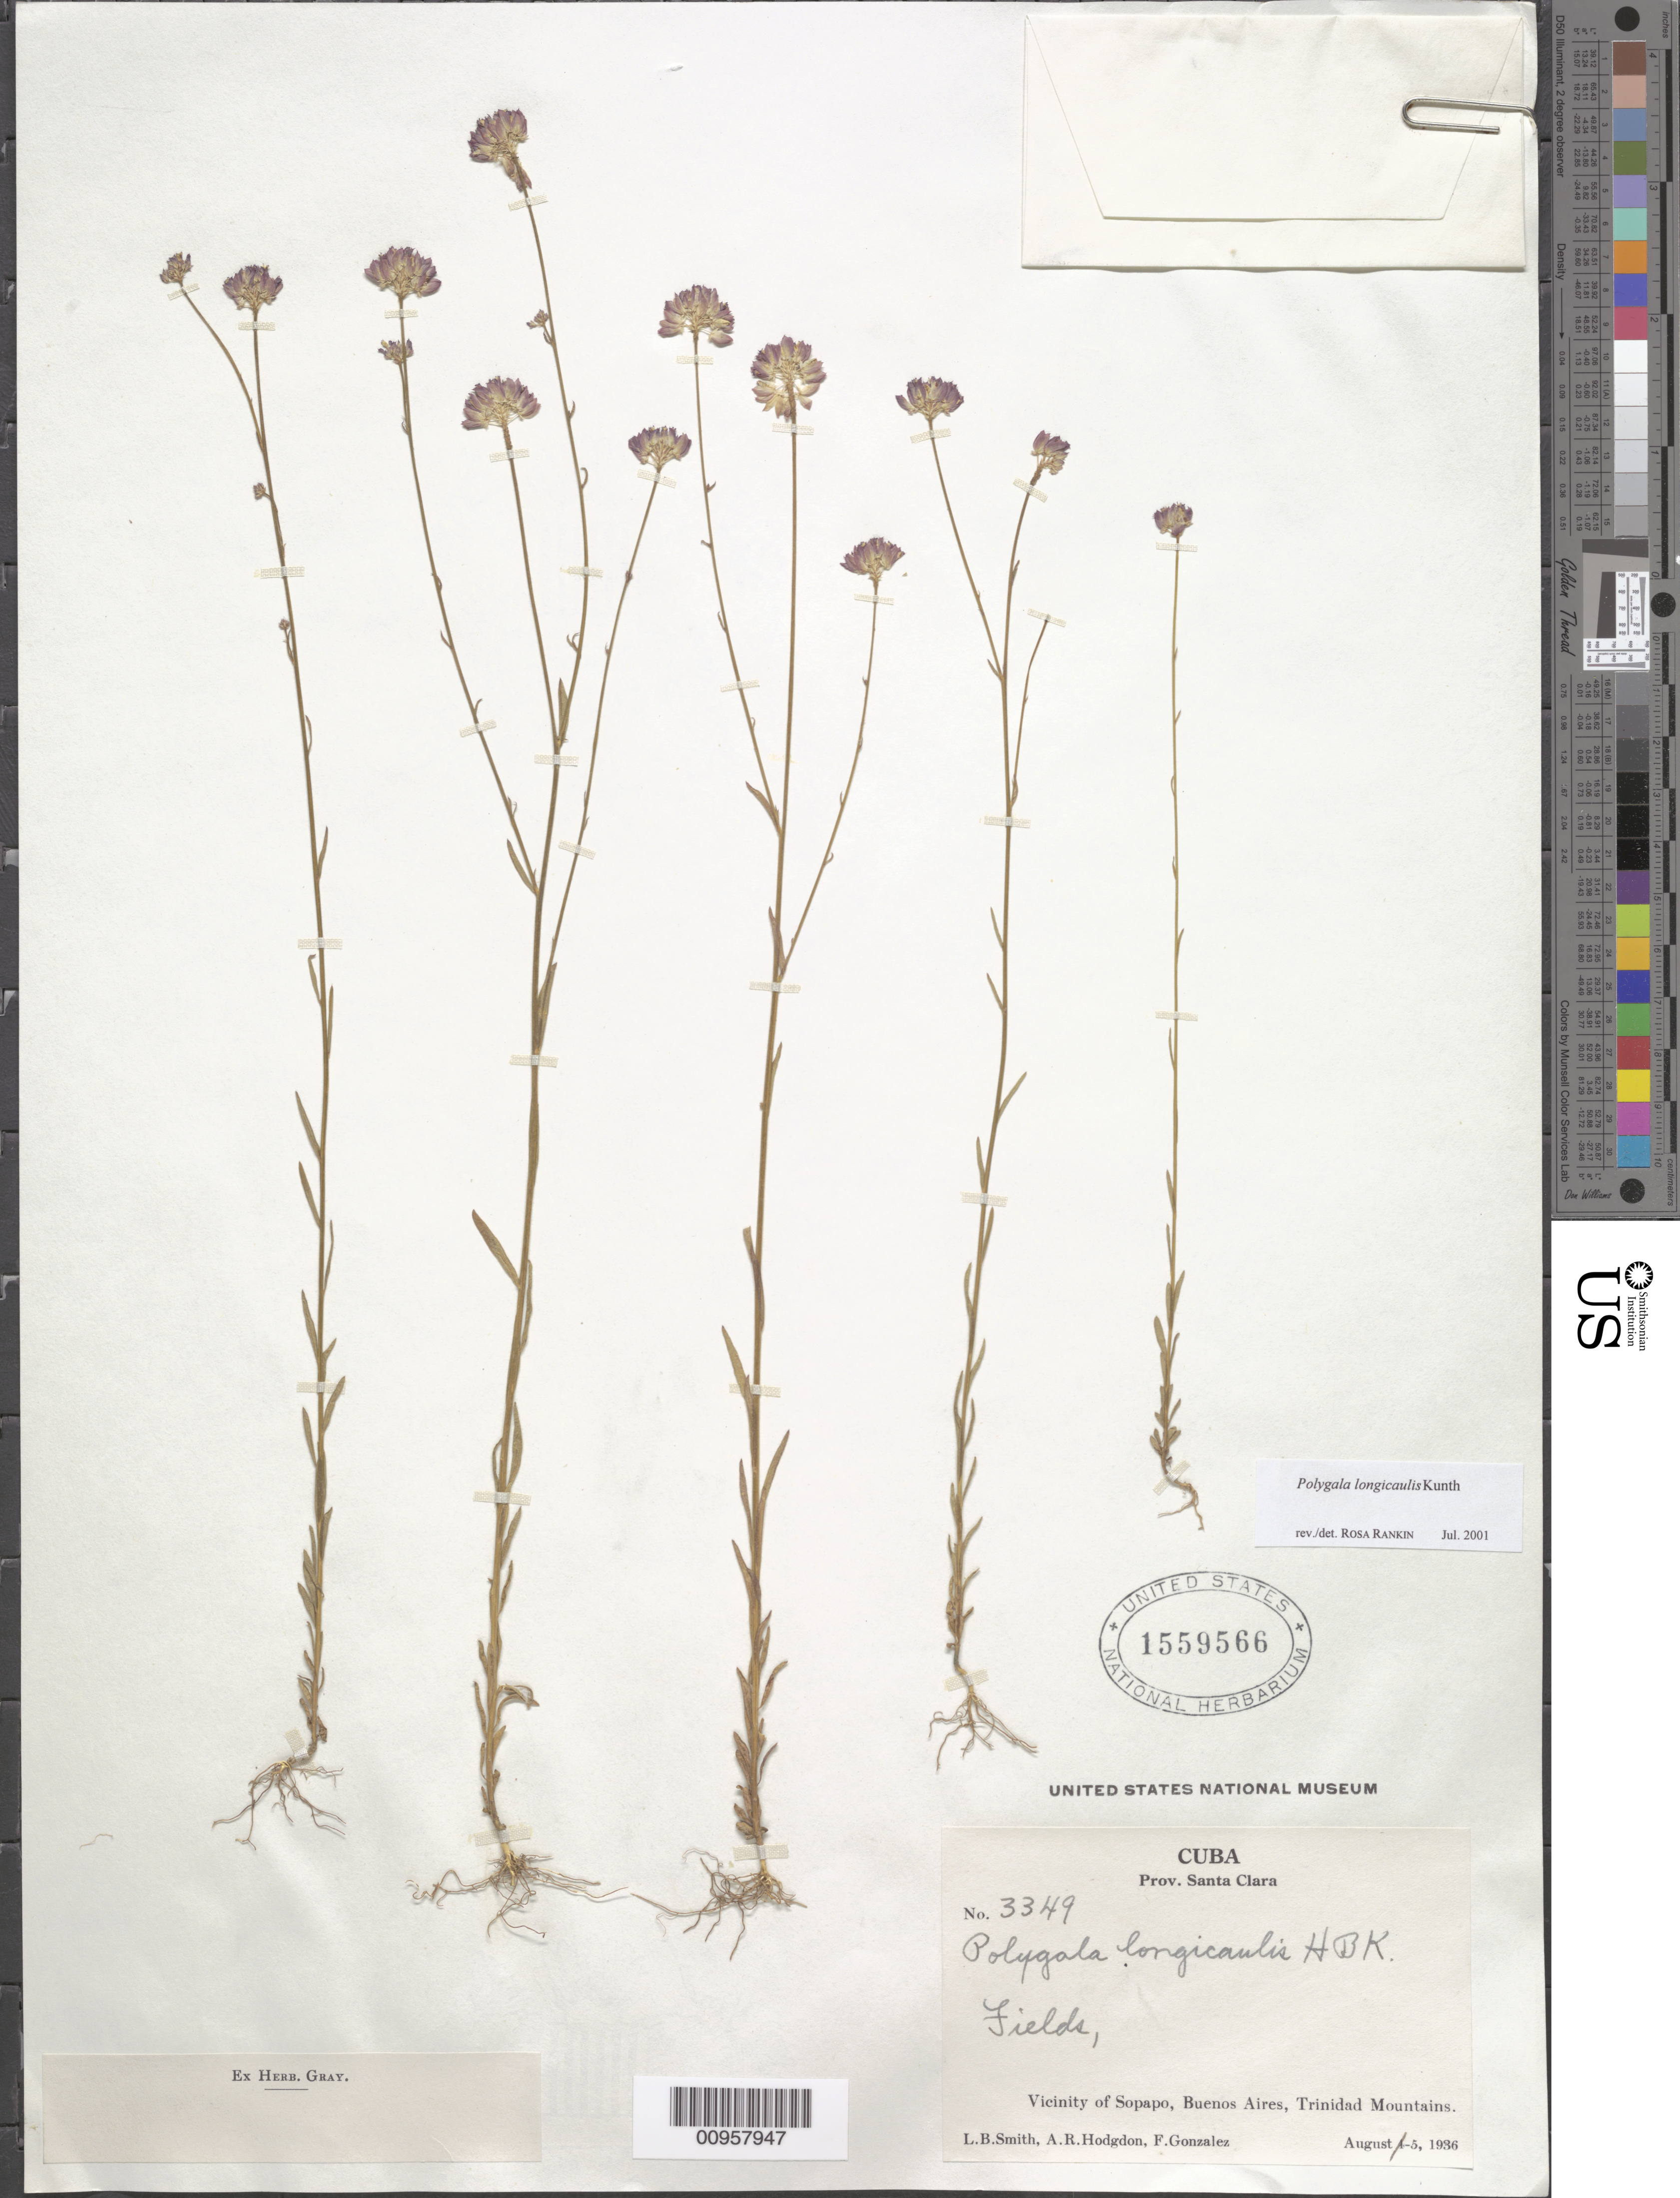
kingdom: Plantae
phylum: Tracheophyta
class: Magnoliopsida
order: Fabales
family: Polygalaceae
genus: Polygala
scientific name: Polygala longicaulis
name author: Kunth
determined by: Rankin Rodriguez, Rosa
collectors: L. Smith, A. R. Hodgdon & F. Gonzalez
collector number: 3349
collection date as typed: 05 Aug 1936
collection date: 1936-08-05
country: Cuba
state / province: Las Villas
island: Cuba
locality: Vicinity of Sopapo, Buenos Aires, Trinidad Mountains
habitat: Fields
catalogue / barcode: US 1559566